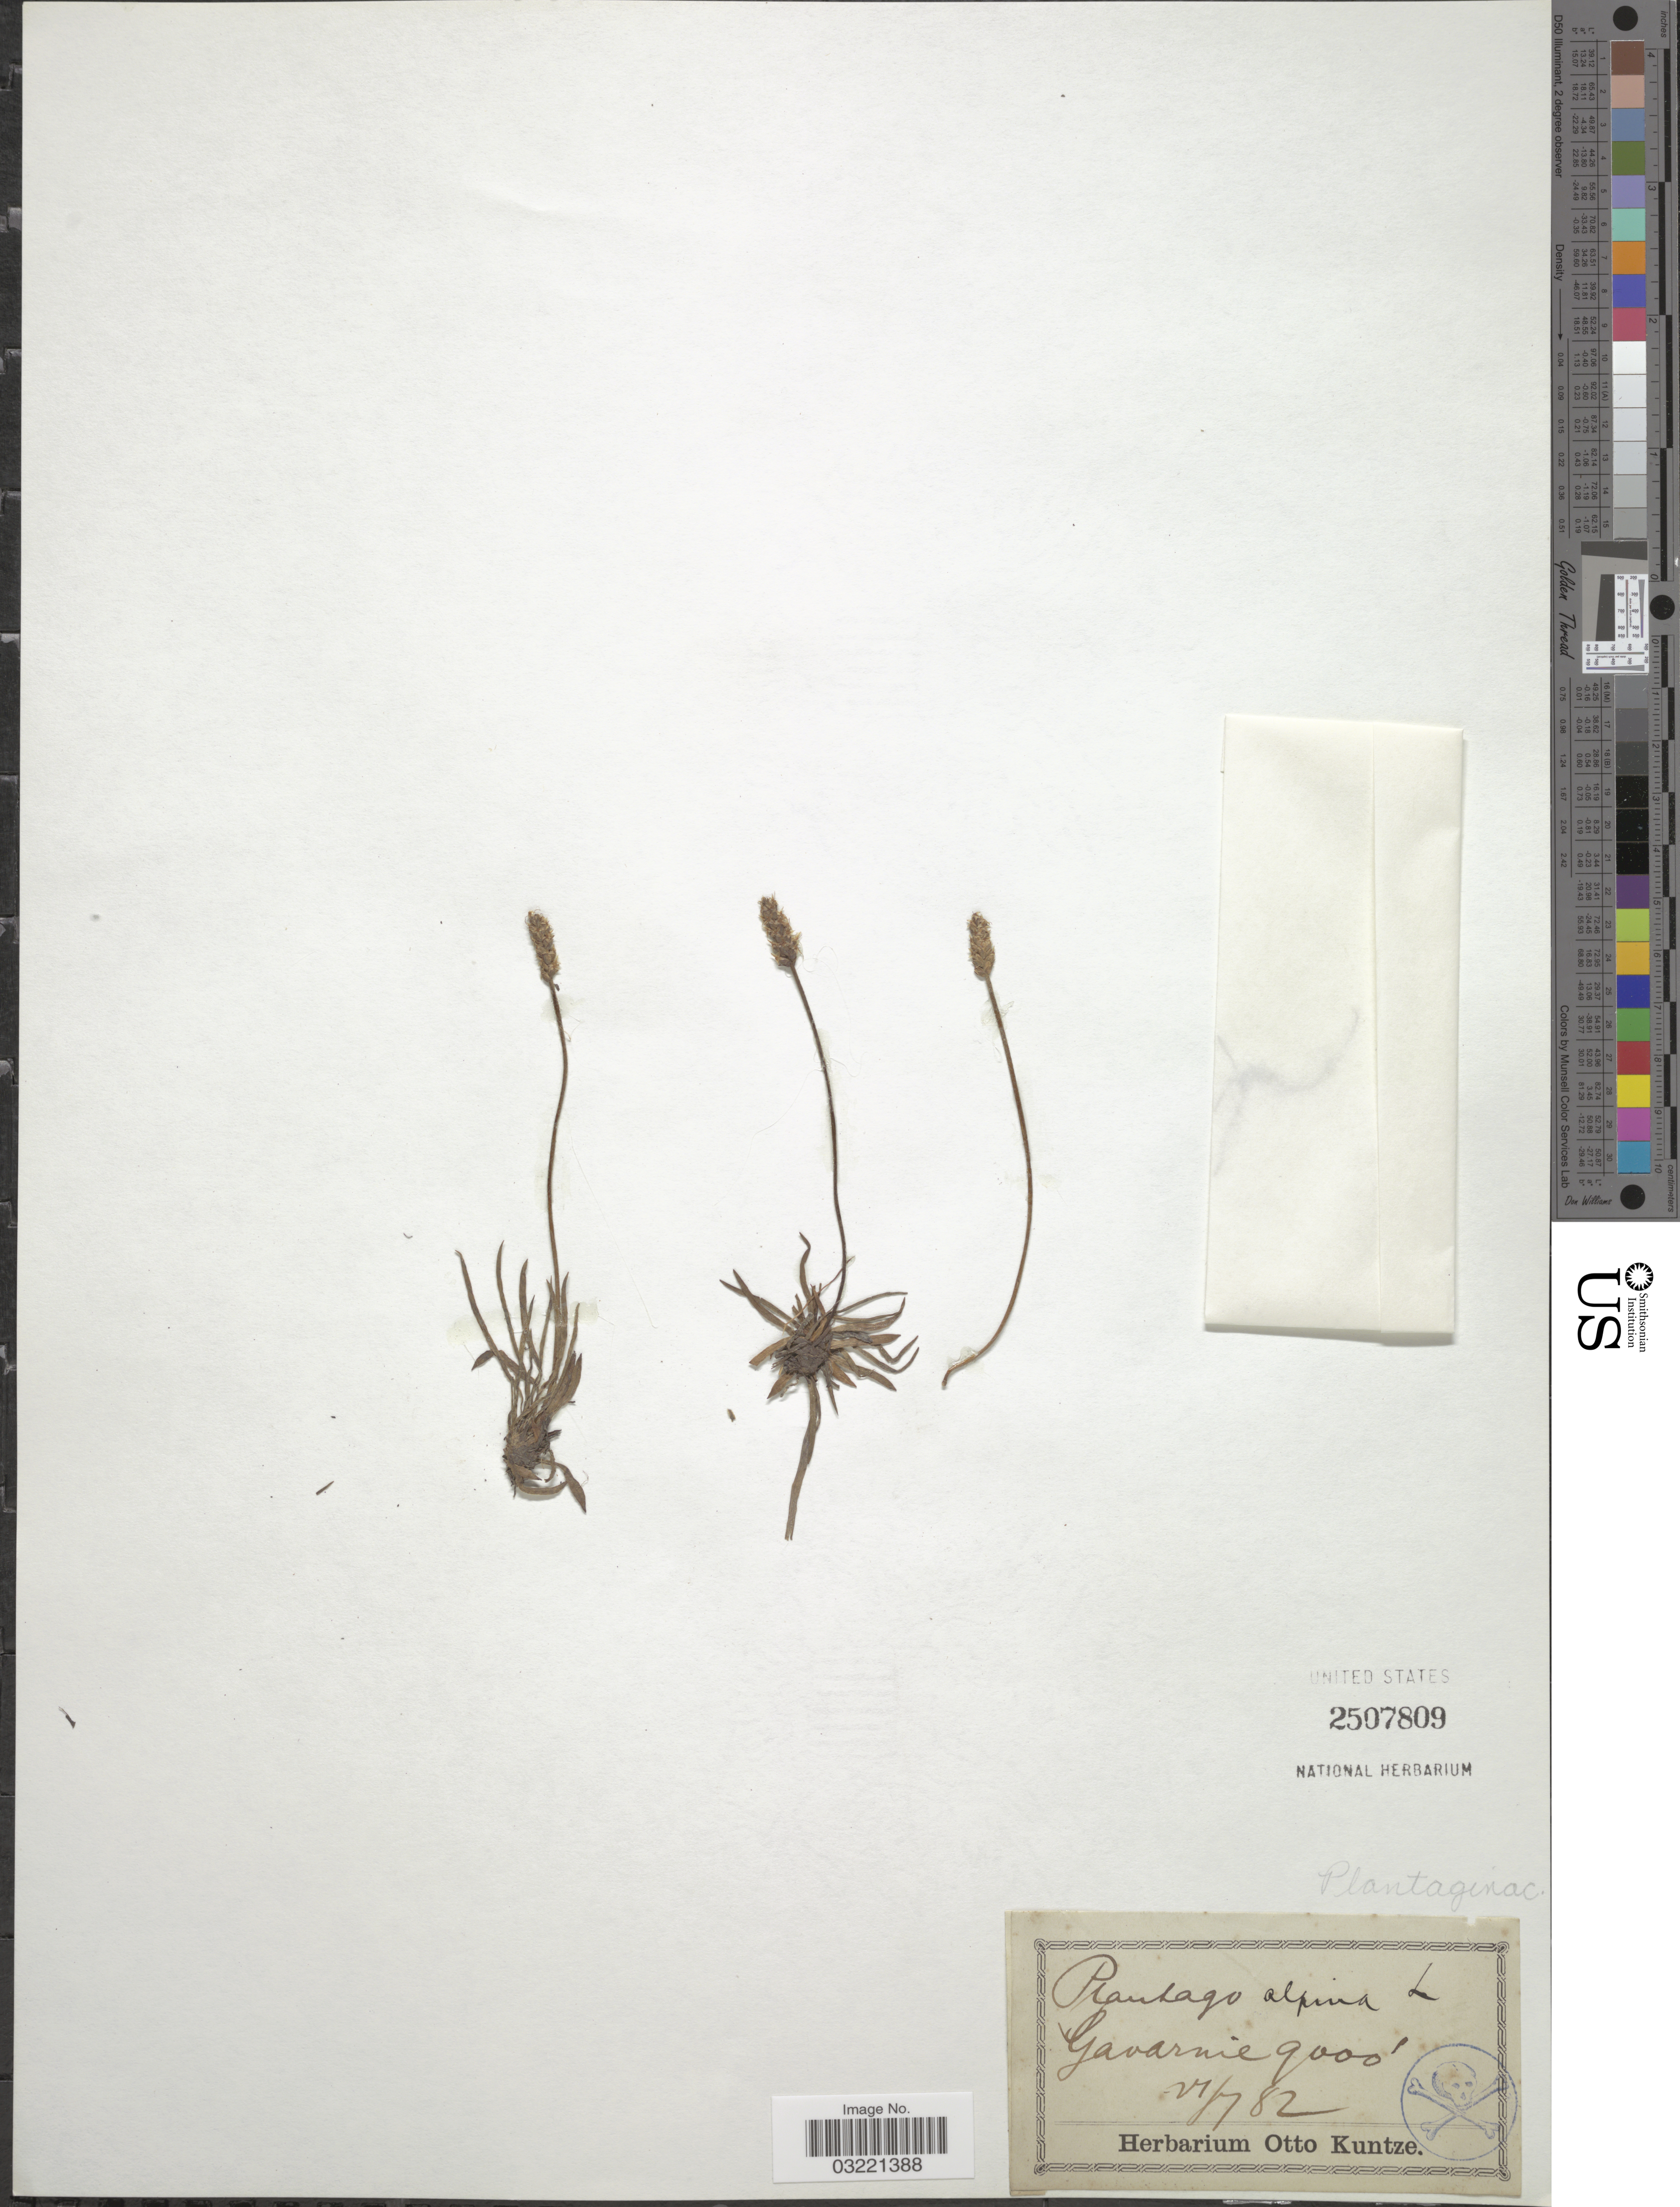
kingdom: Plantae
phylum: Tracheophyta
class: Magnoliopsida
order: Lamiales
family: Plantaginaceae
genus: Plantago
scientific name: Plantago alpina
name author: L.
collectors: ex herb. Otto Kuntze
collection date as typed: Transcribed d/m/y: 7/6/82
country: France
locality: Gavarnie.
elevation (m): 2743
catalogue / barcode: US 2507809